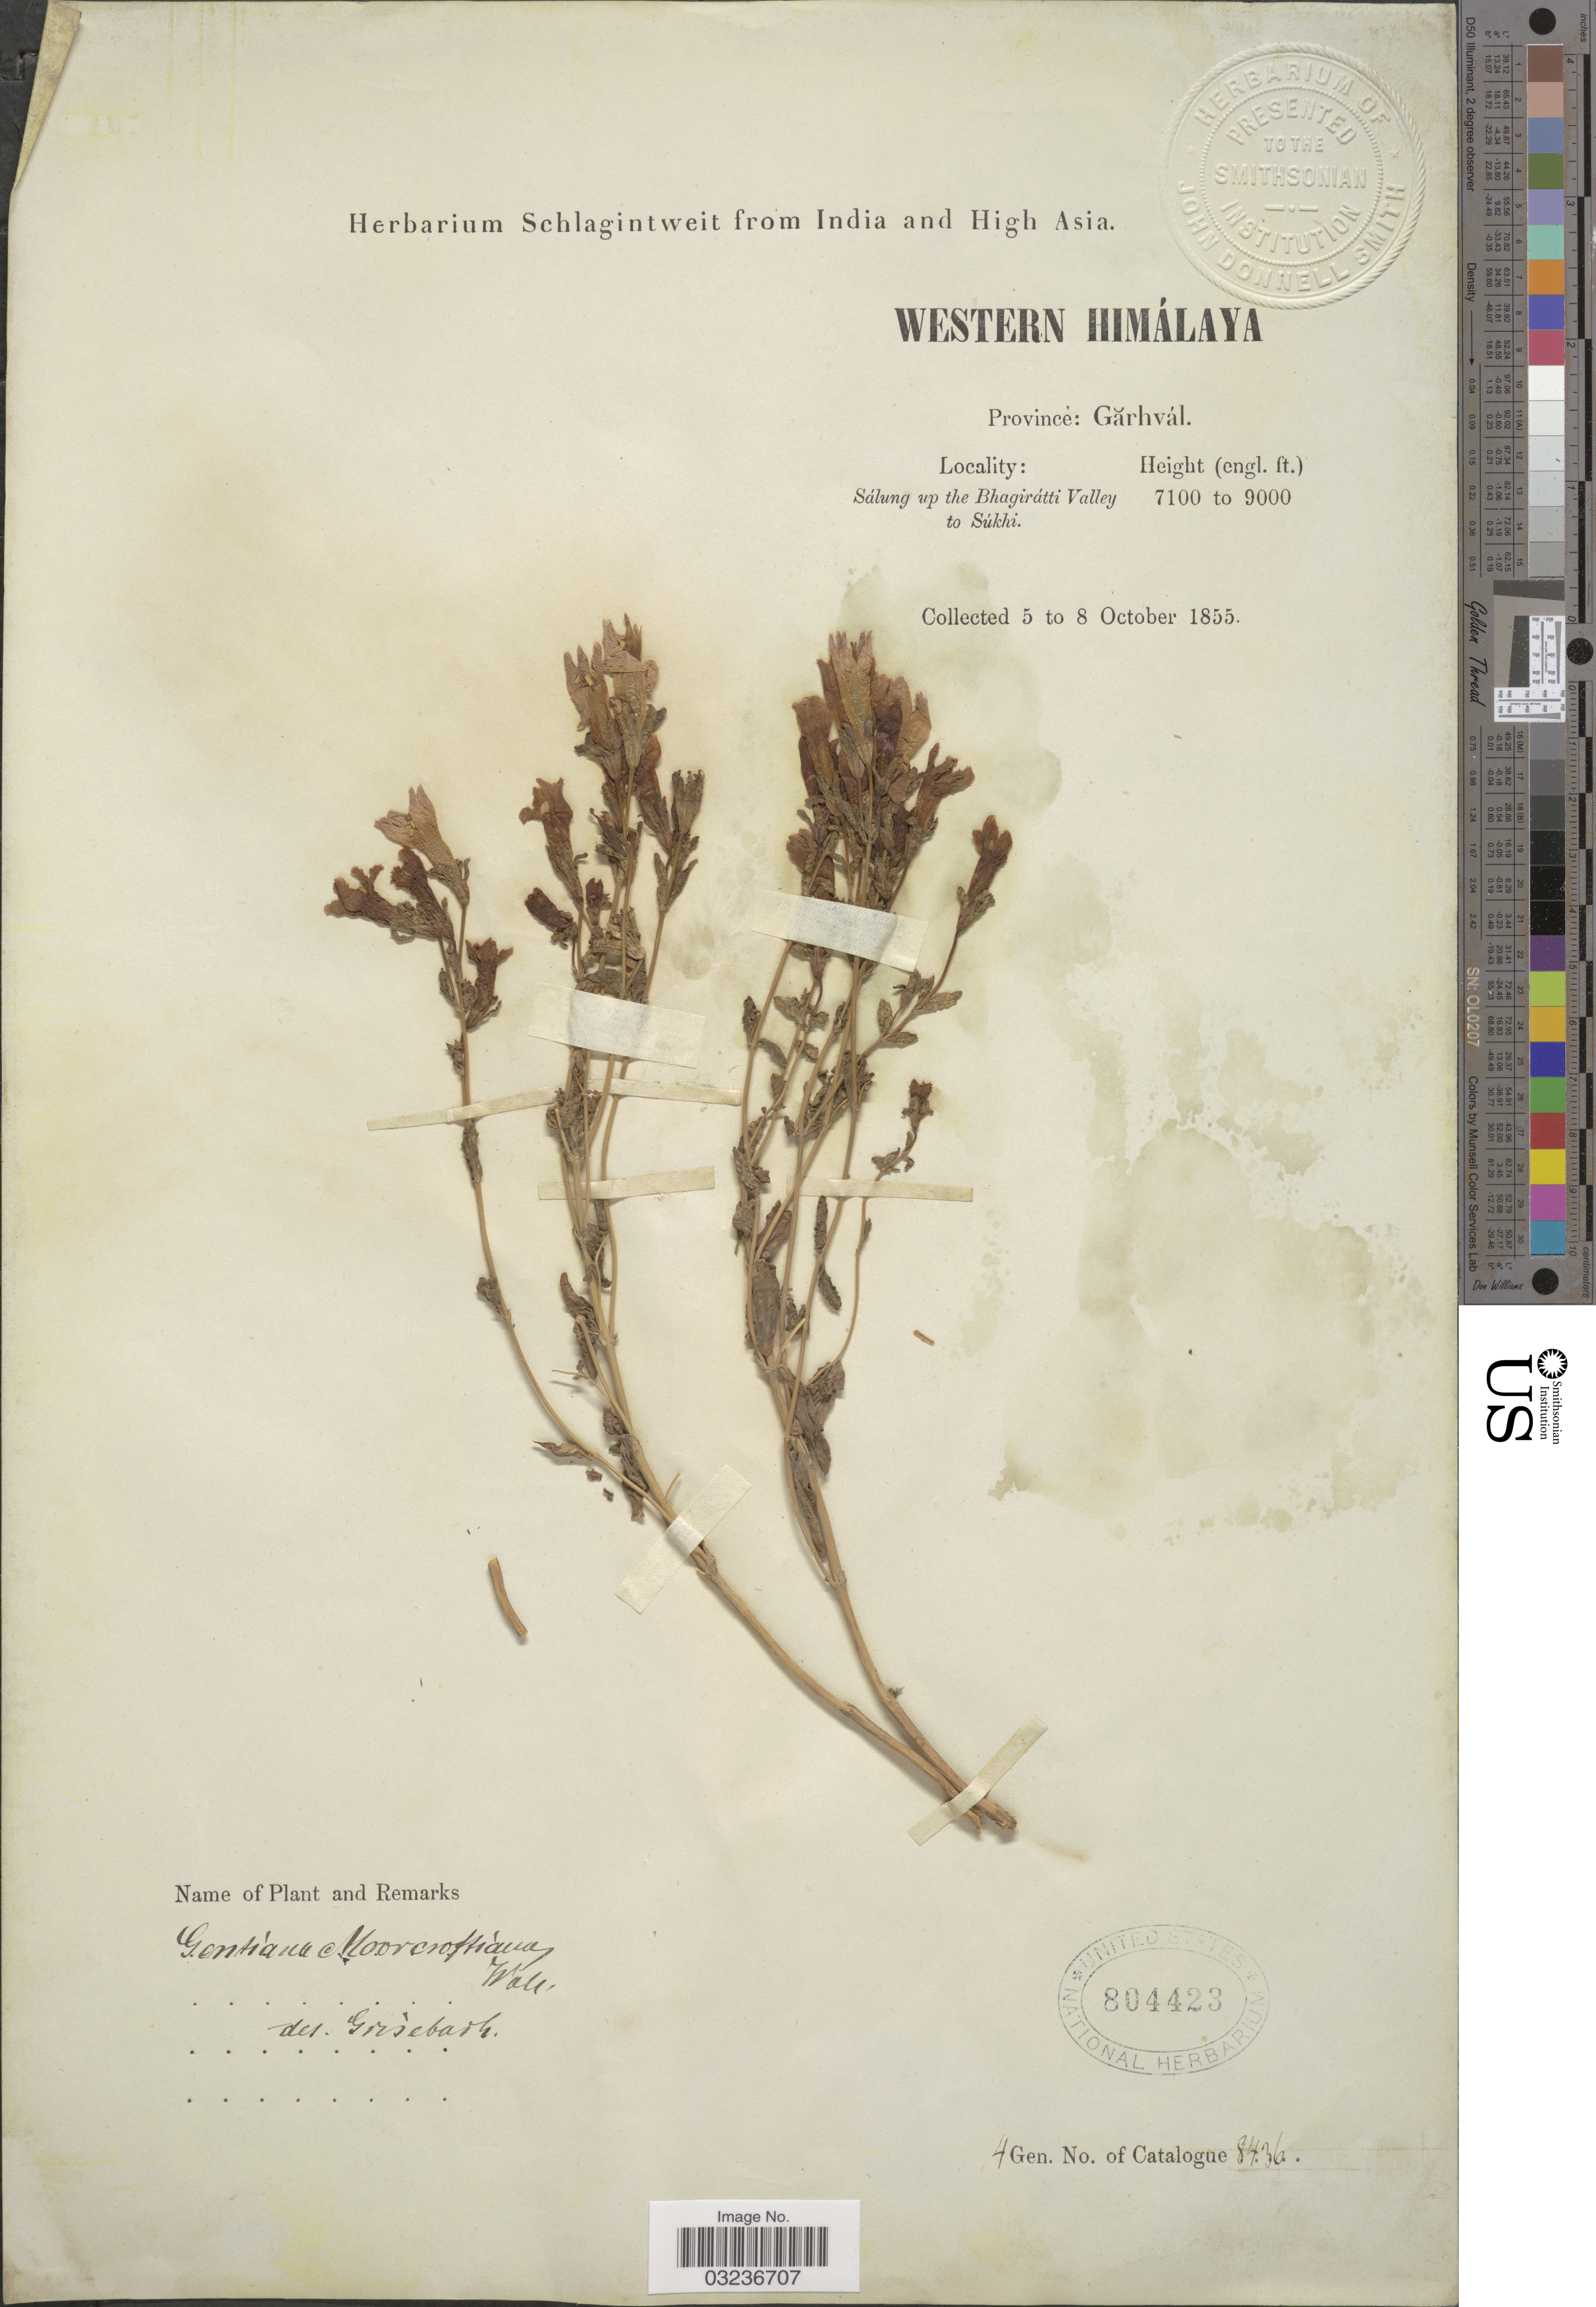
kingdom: Plantae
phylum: Tracheophyta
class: Magnoliopsida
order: Gentianales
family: Gentianaceae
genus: Gentiana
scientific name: Gentiana moorcroftiana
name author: Wall. ex G. Don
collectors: ex herb. Schlagintweit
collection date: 1855-10-05/1855-10-08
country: India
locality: Western Himalaya, Province: Garhvál, Sálung up the Bhagirátti Valley to Súkhi.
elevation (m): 2164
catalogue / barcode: US 804423